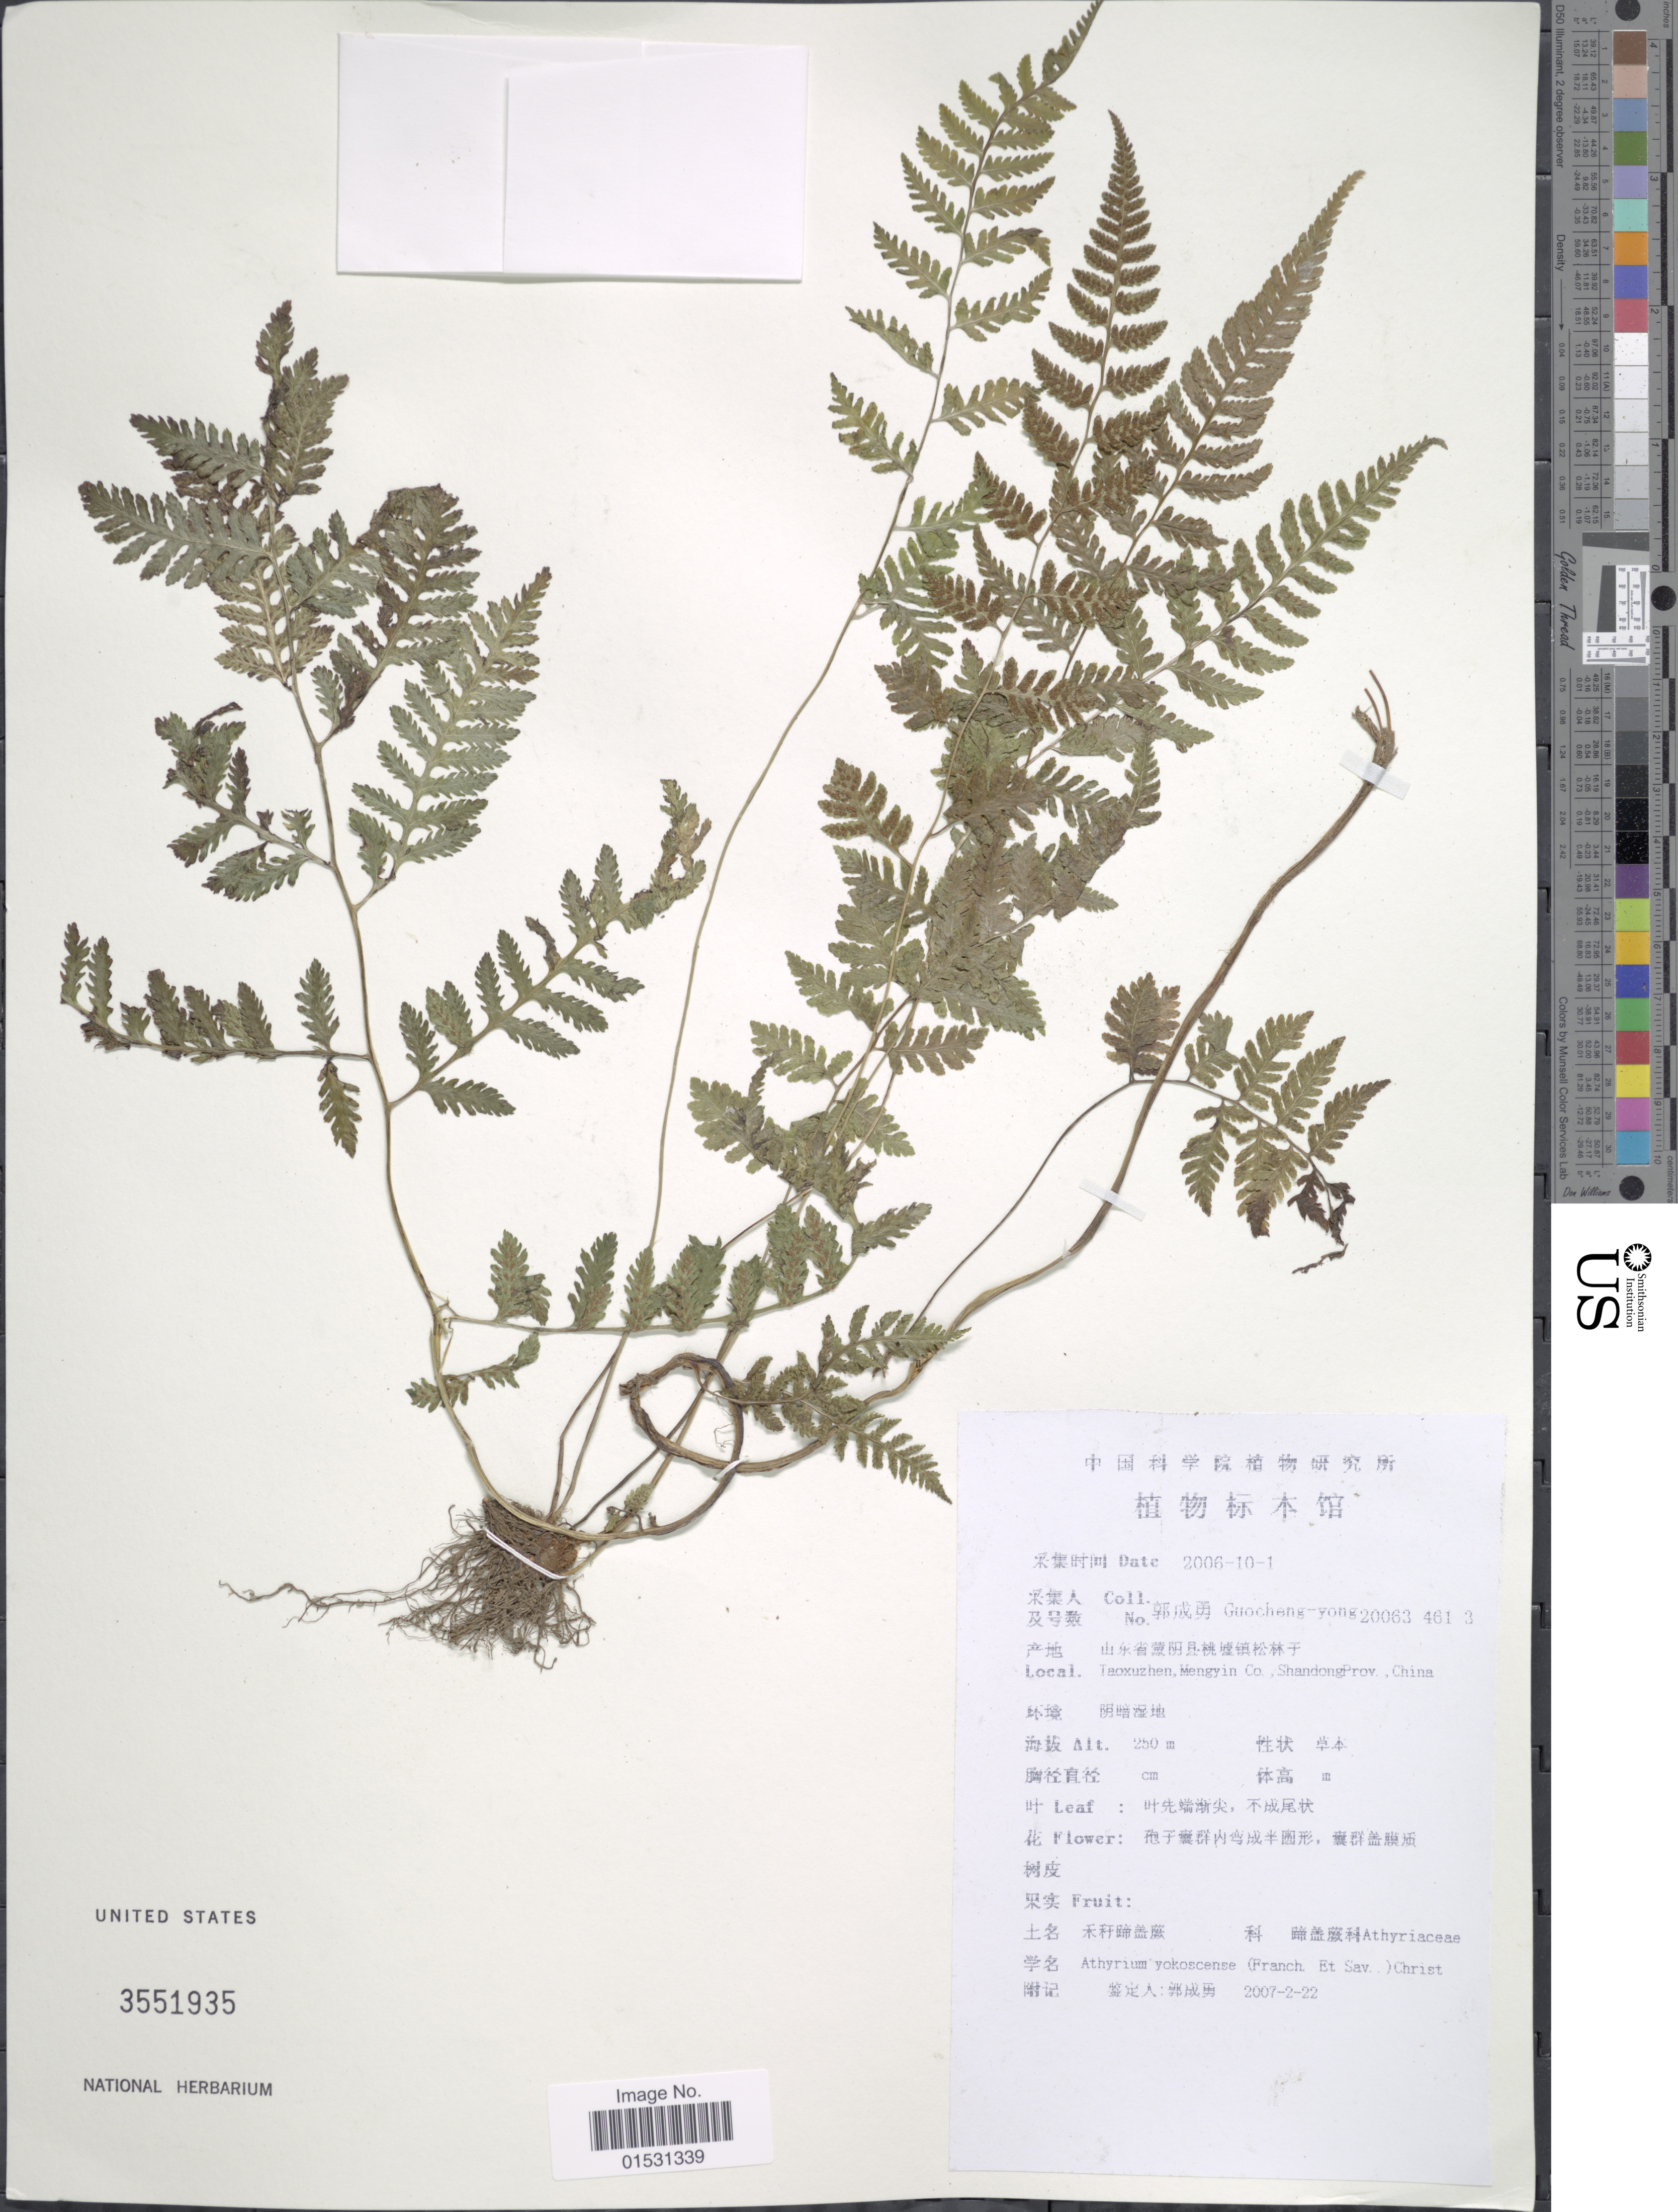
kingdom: Plantae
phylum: Tracheophyta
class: Polypodiopsida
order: Polypodiales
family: Athyriaceae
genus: Athyrium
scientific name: Athyrium yokoscense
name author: (Franch. & Sav.) Christ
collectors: Guo cheng-yong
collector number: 20063-461-3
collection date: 2006-10-01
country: China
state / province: Shandong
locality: Taoxuzhen, Mengyin Co., Shandong Prov.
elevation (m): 250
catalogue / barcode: US 3551935